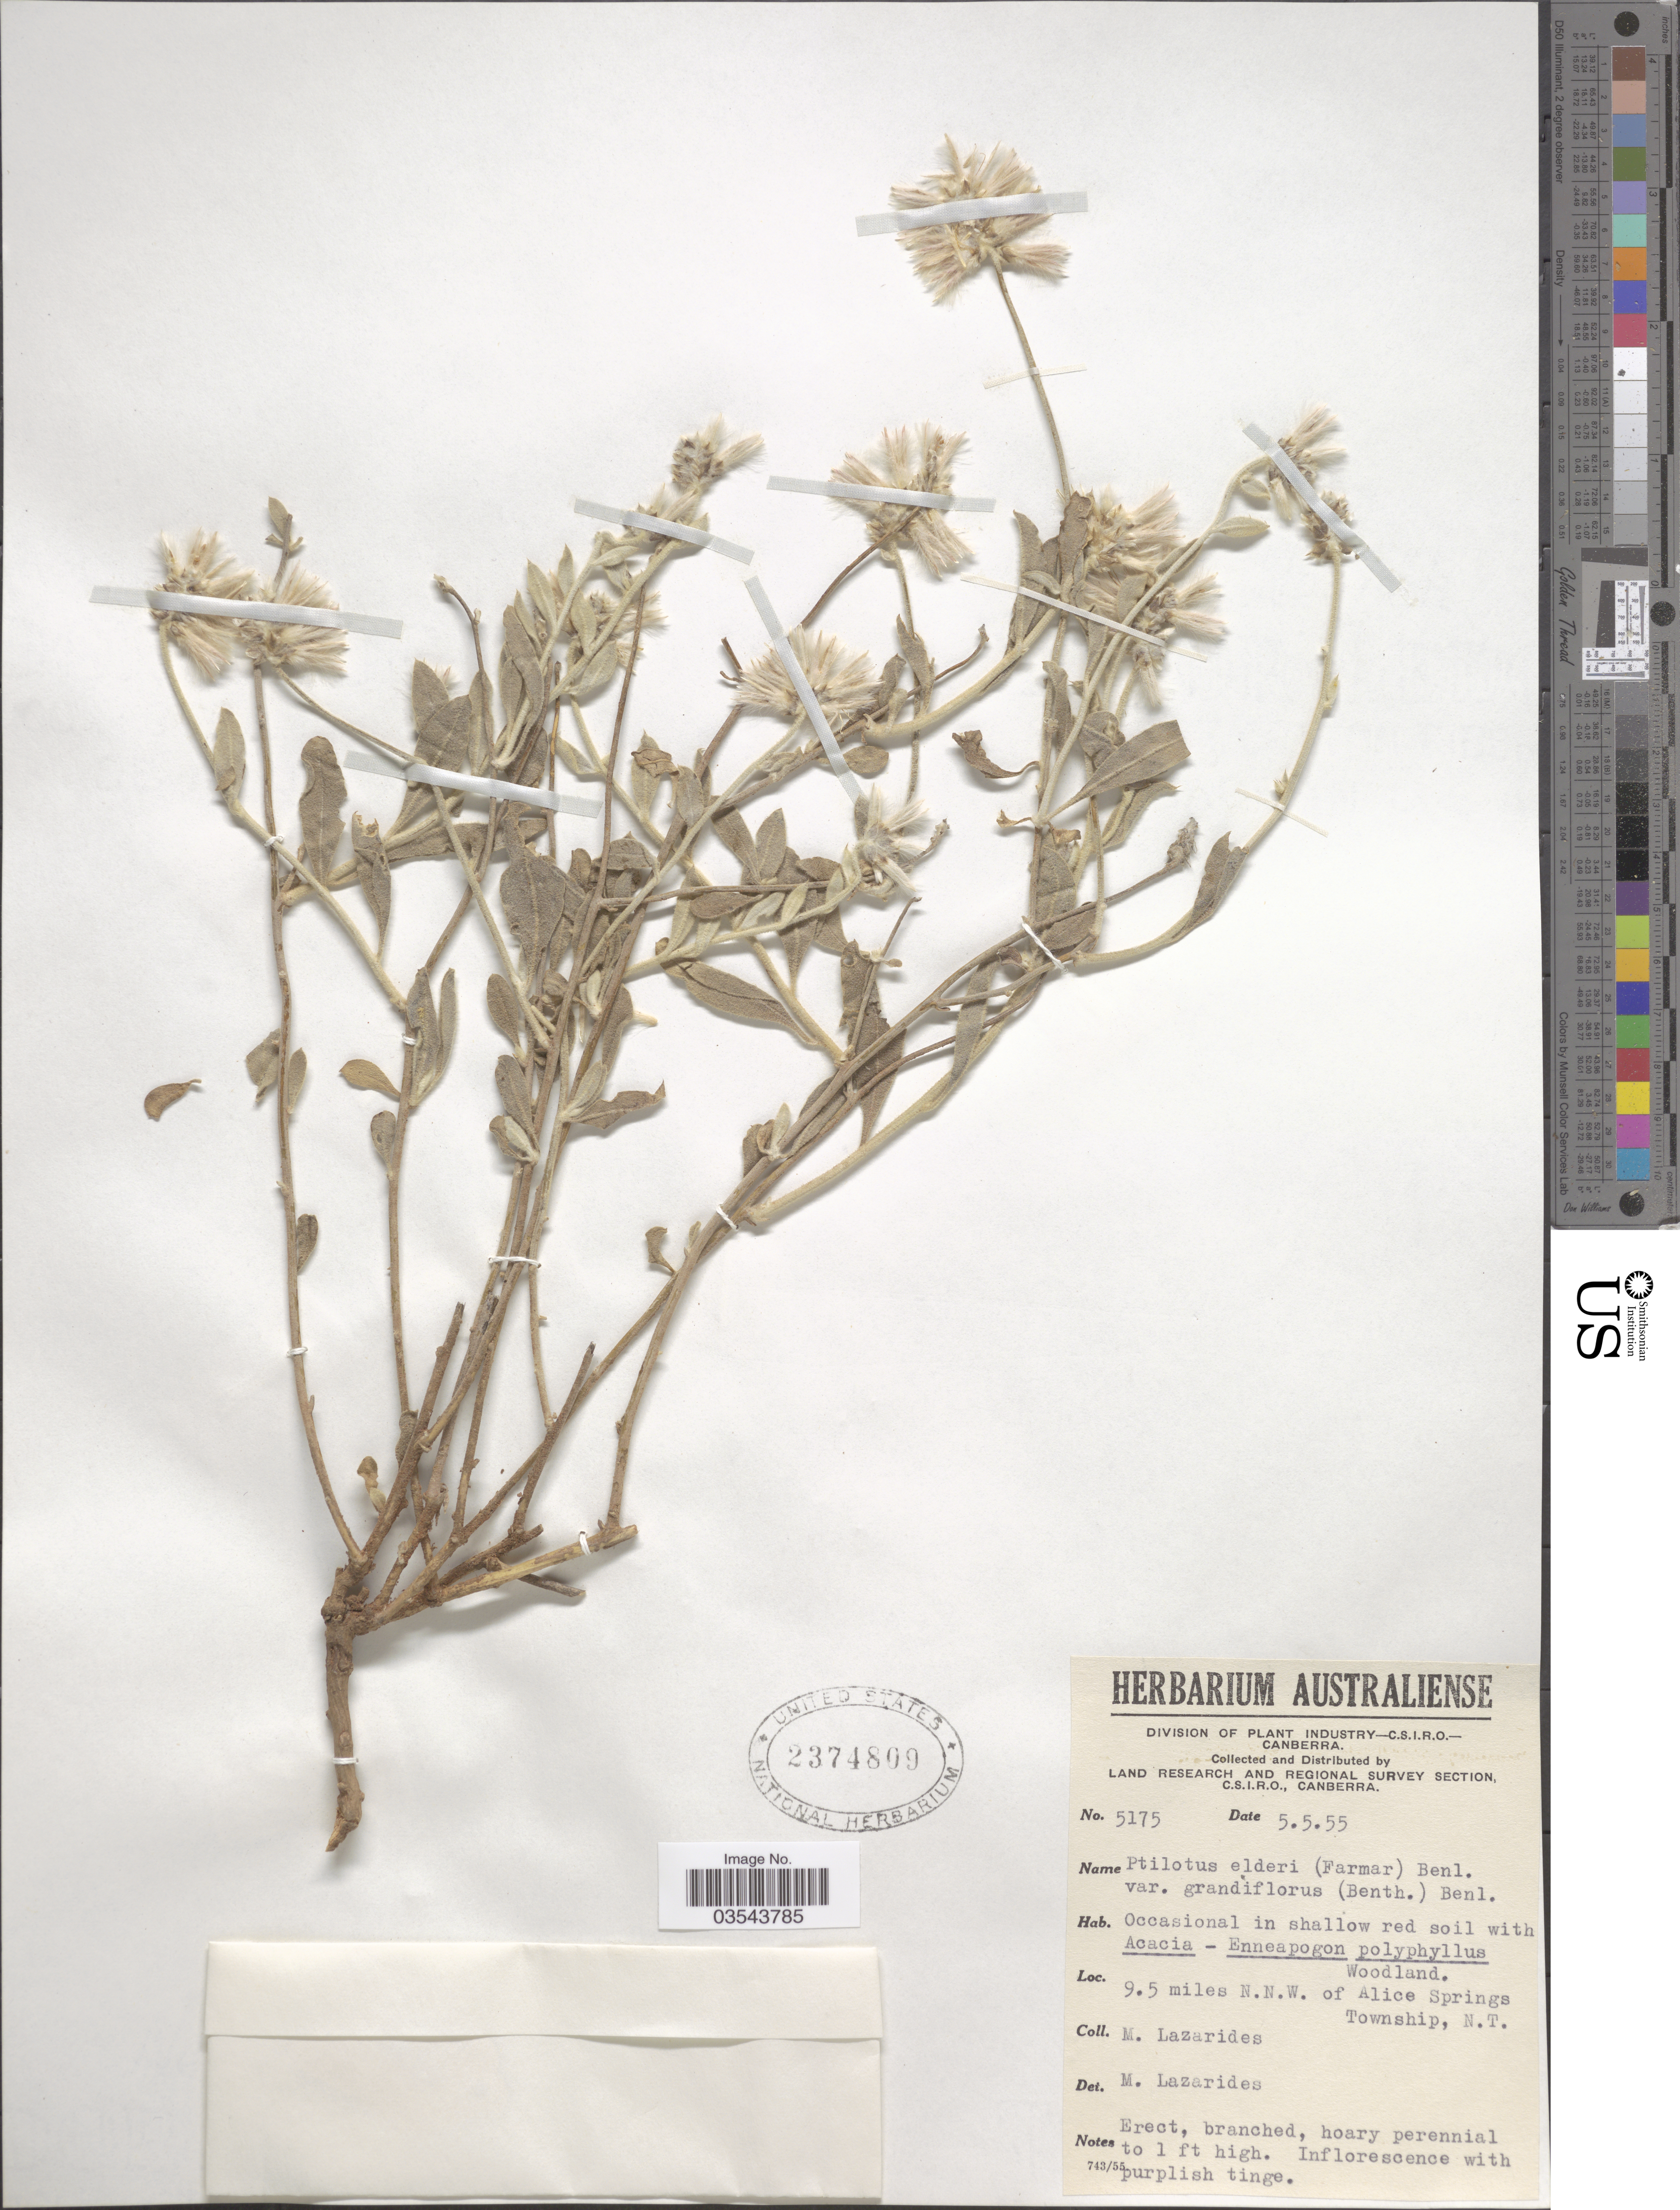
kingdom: Plantae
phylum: Tracheophyta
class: Magnoliopsida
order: Caryophyllales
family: Amaranthaceae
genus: Ptilotus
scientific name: Ptilotus sessilifolius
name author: (Lindl.) Benl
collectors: M. Lazarides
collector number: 5175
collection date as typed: Transcribed d/m/y: 5/5/55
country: Australia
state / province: Northern Territory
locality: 9.5 miles N.N.W. of Alice Springs Township.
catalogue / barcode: US 2374809